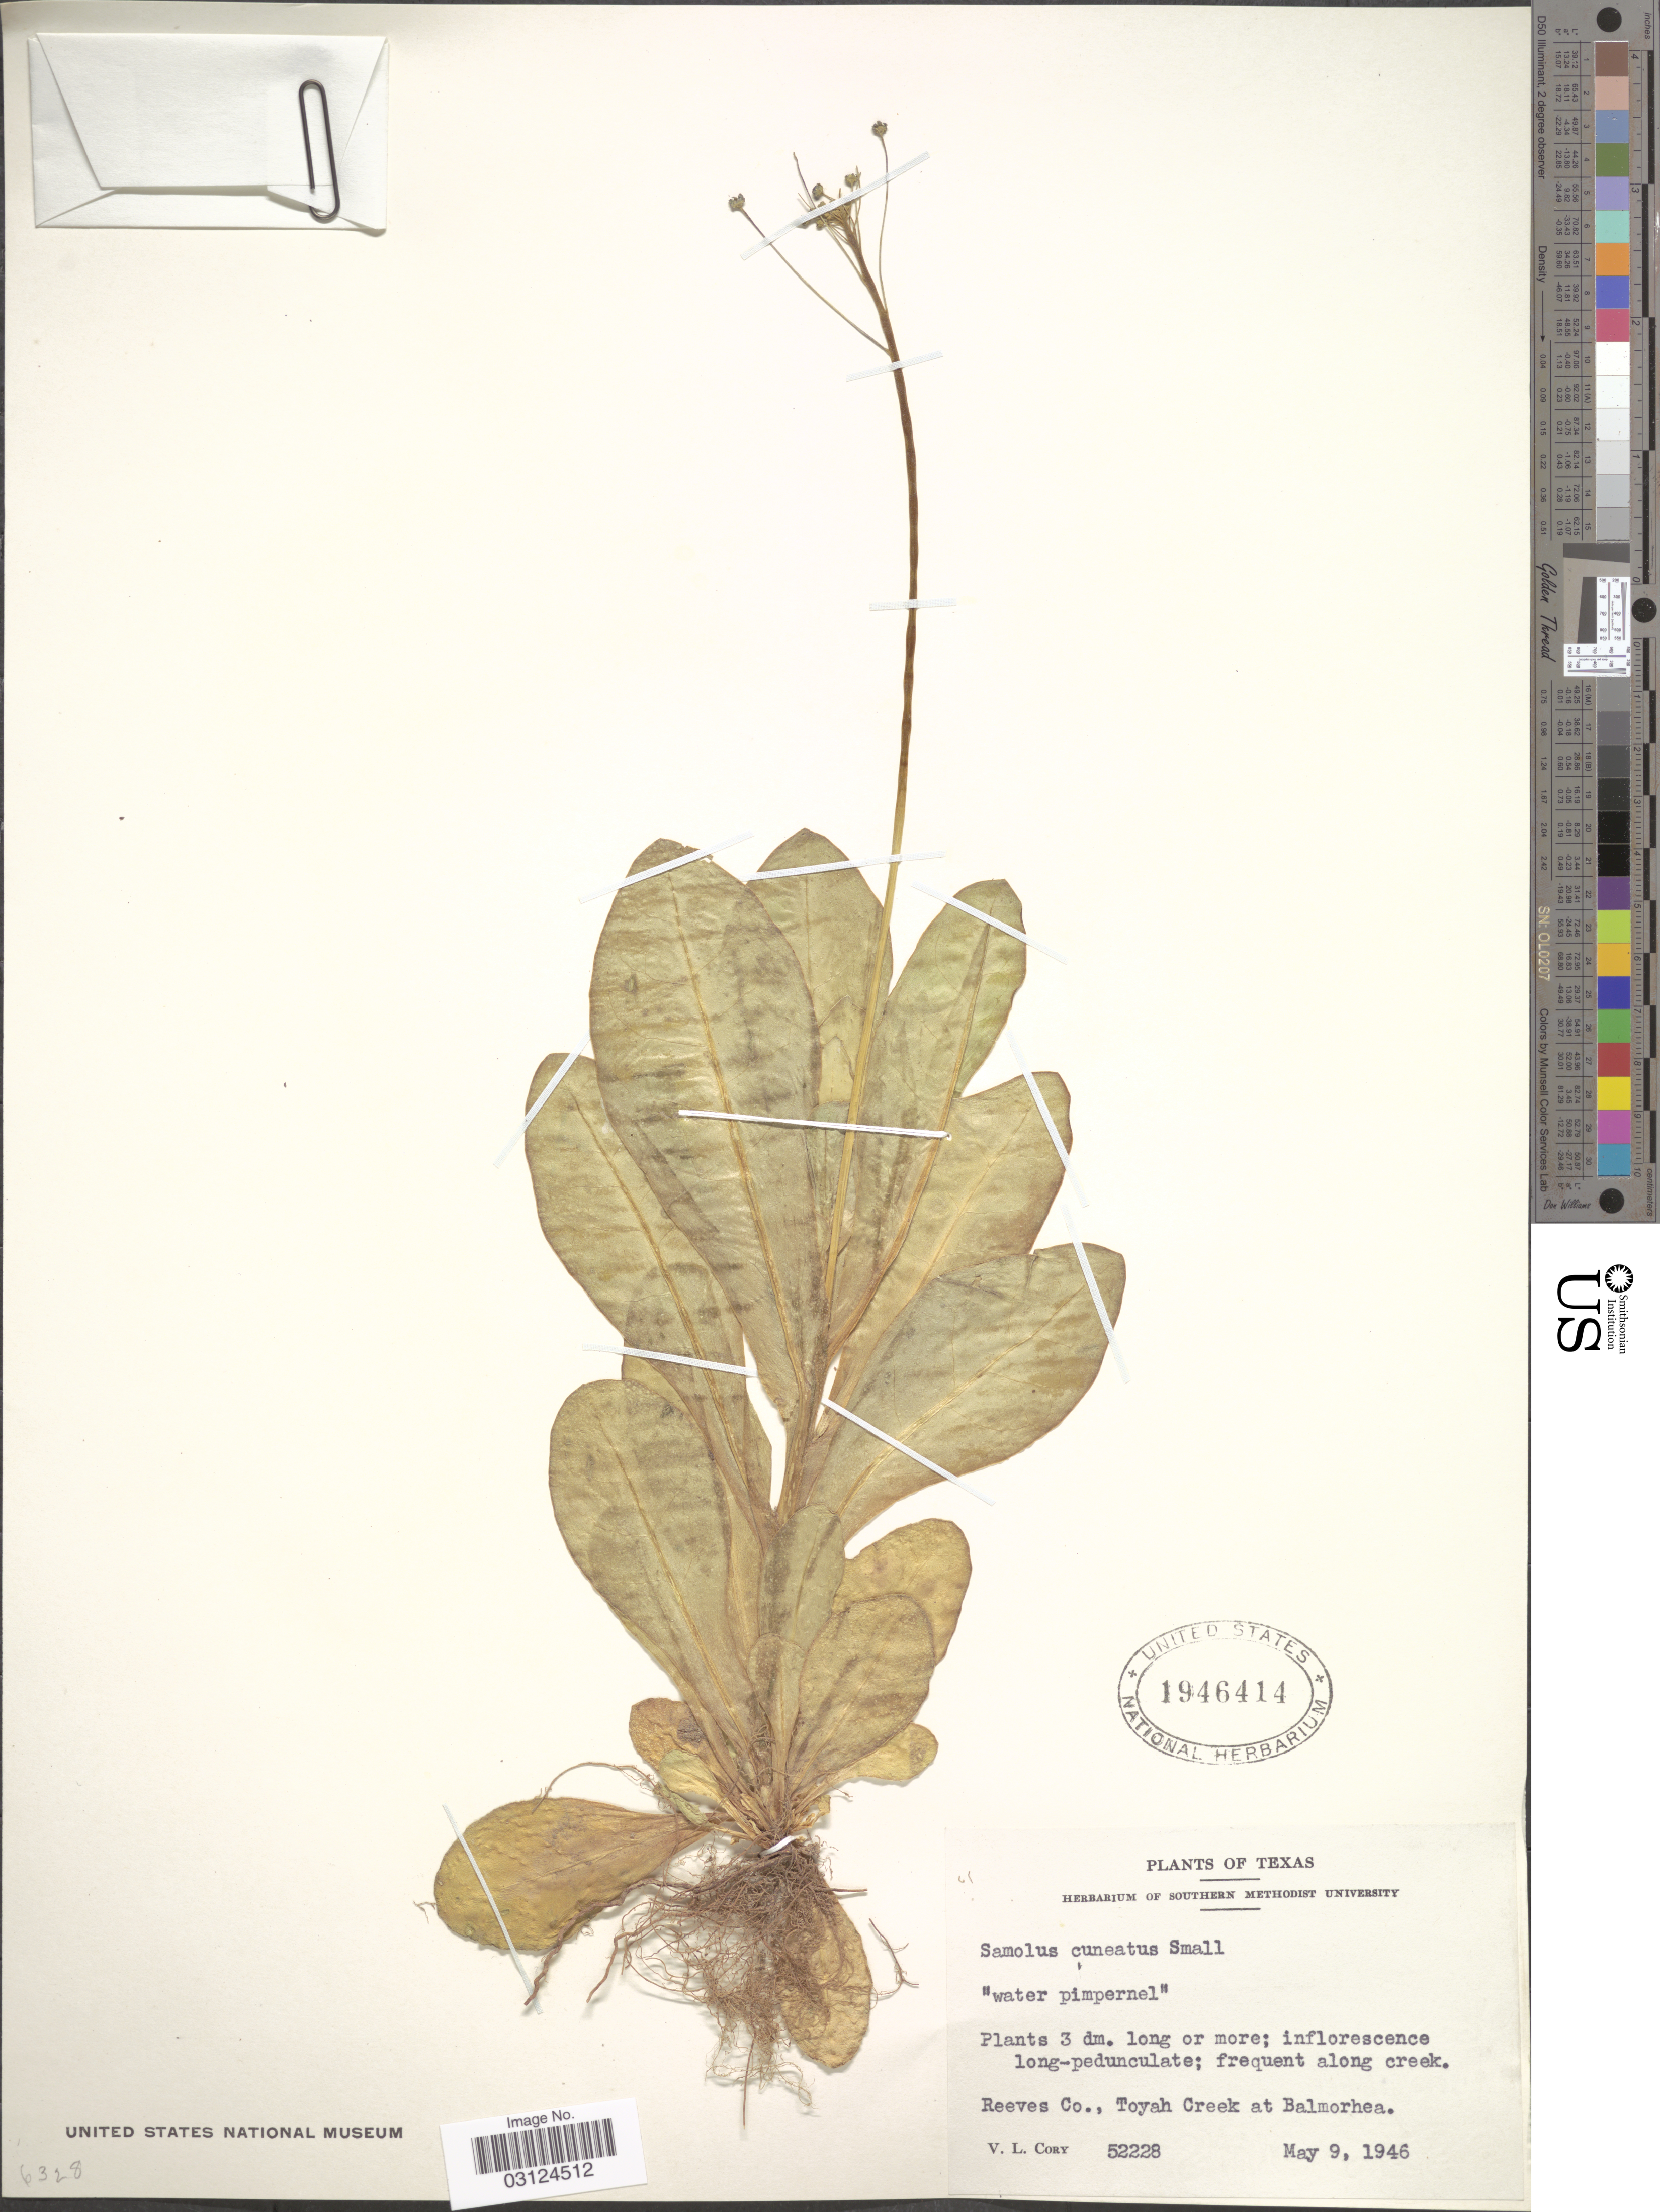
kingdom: Plantae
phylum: Tracheophyta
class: Magnoliopsida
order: Ericales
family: Primulaceae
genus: Samolus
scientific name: Samolus ebracteatus subsp. cuneatus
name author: (Small) R. Knuth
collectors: V. Cory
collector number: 52228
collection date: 1946-05-09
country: United States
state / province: Texas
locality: Reeves Co., Toyah Creek at Balmorhea.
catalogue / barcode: US 1946414